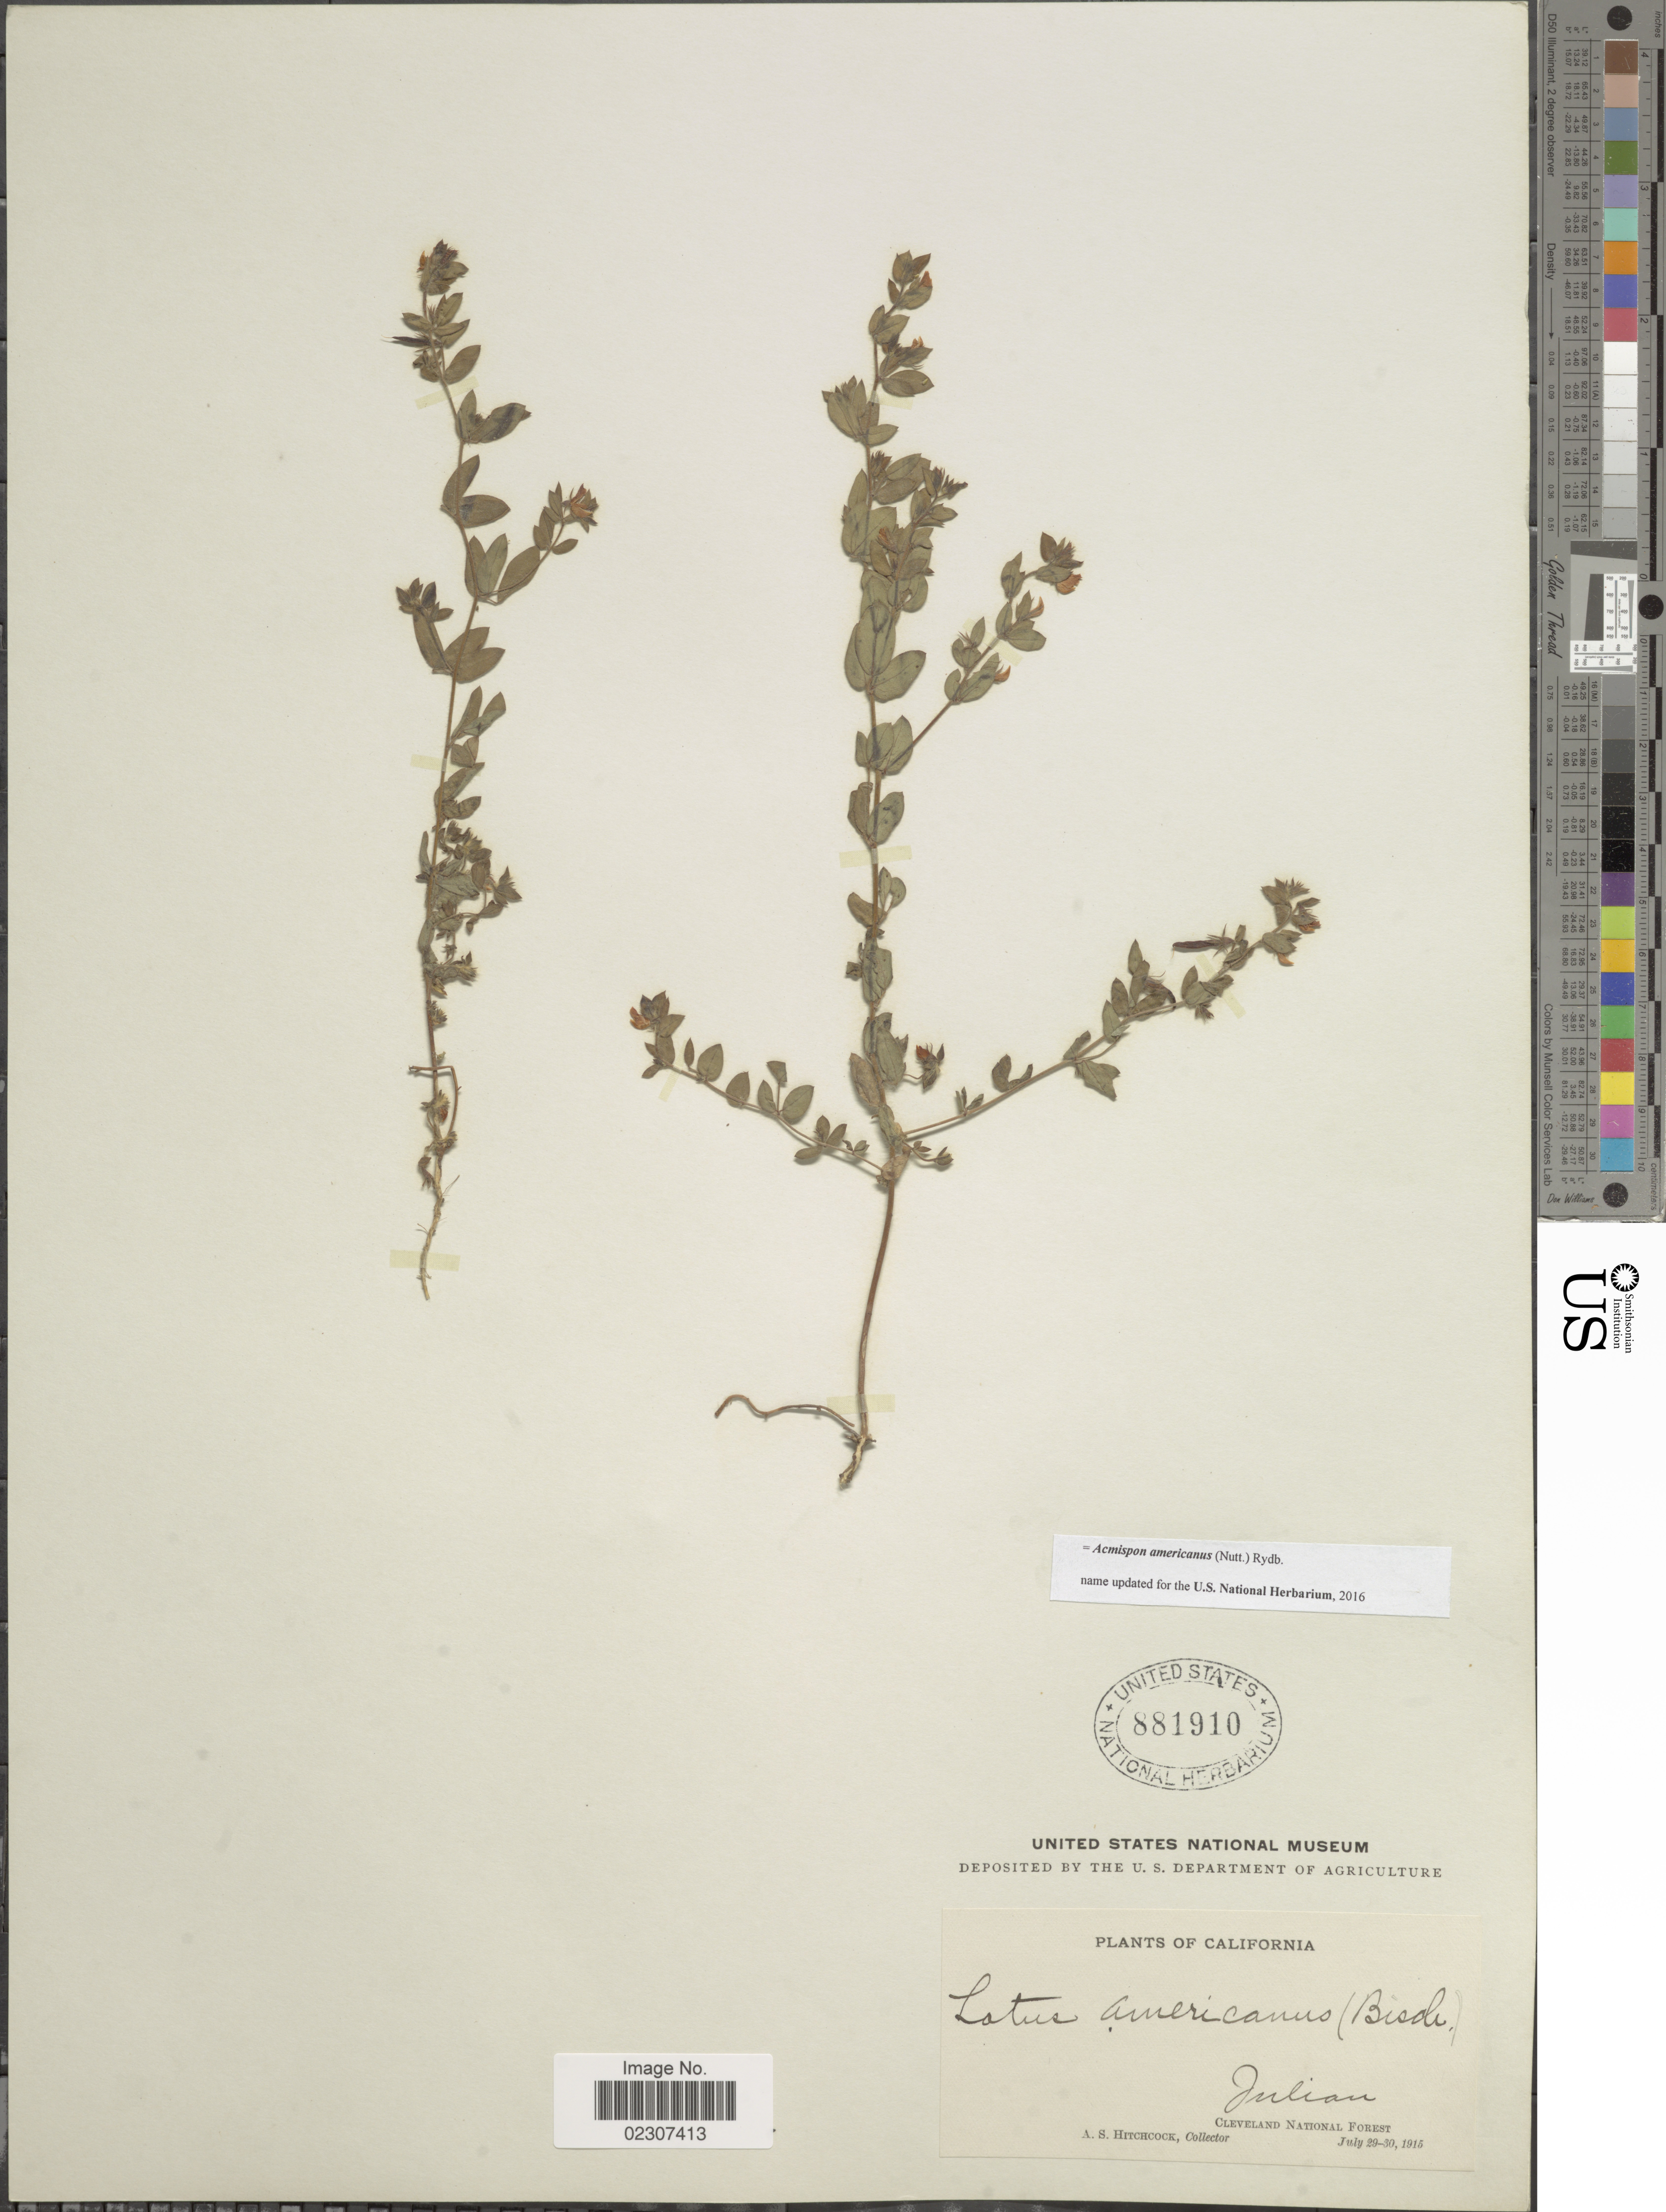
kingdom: Plantae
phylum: Tracheophyta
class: Magnoliopsida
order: Fabales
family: Fabaceae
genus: Acmispon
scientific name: Acmispon americanus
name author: (Nutt.) Rydb.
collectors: A. S. Hitchcock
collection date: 1915-07-29/1915-07-30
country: United States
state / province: California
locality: California, Julian, Cleveland National Forest.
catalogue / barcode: US 881910